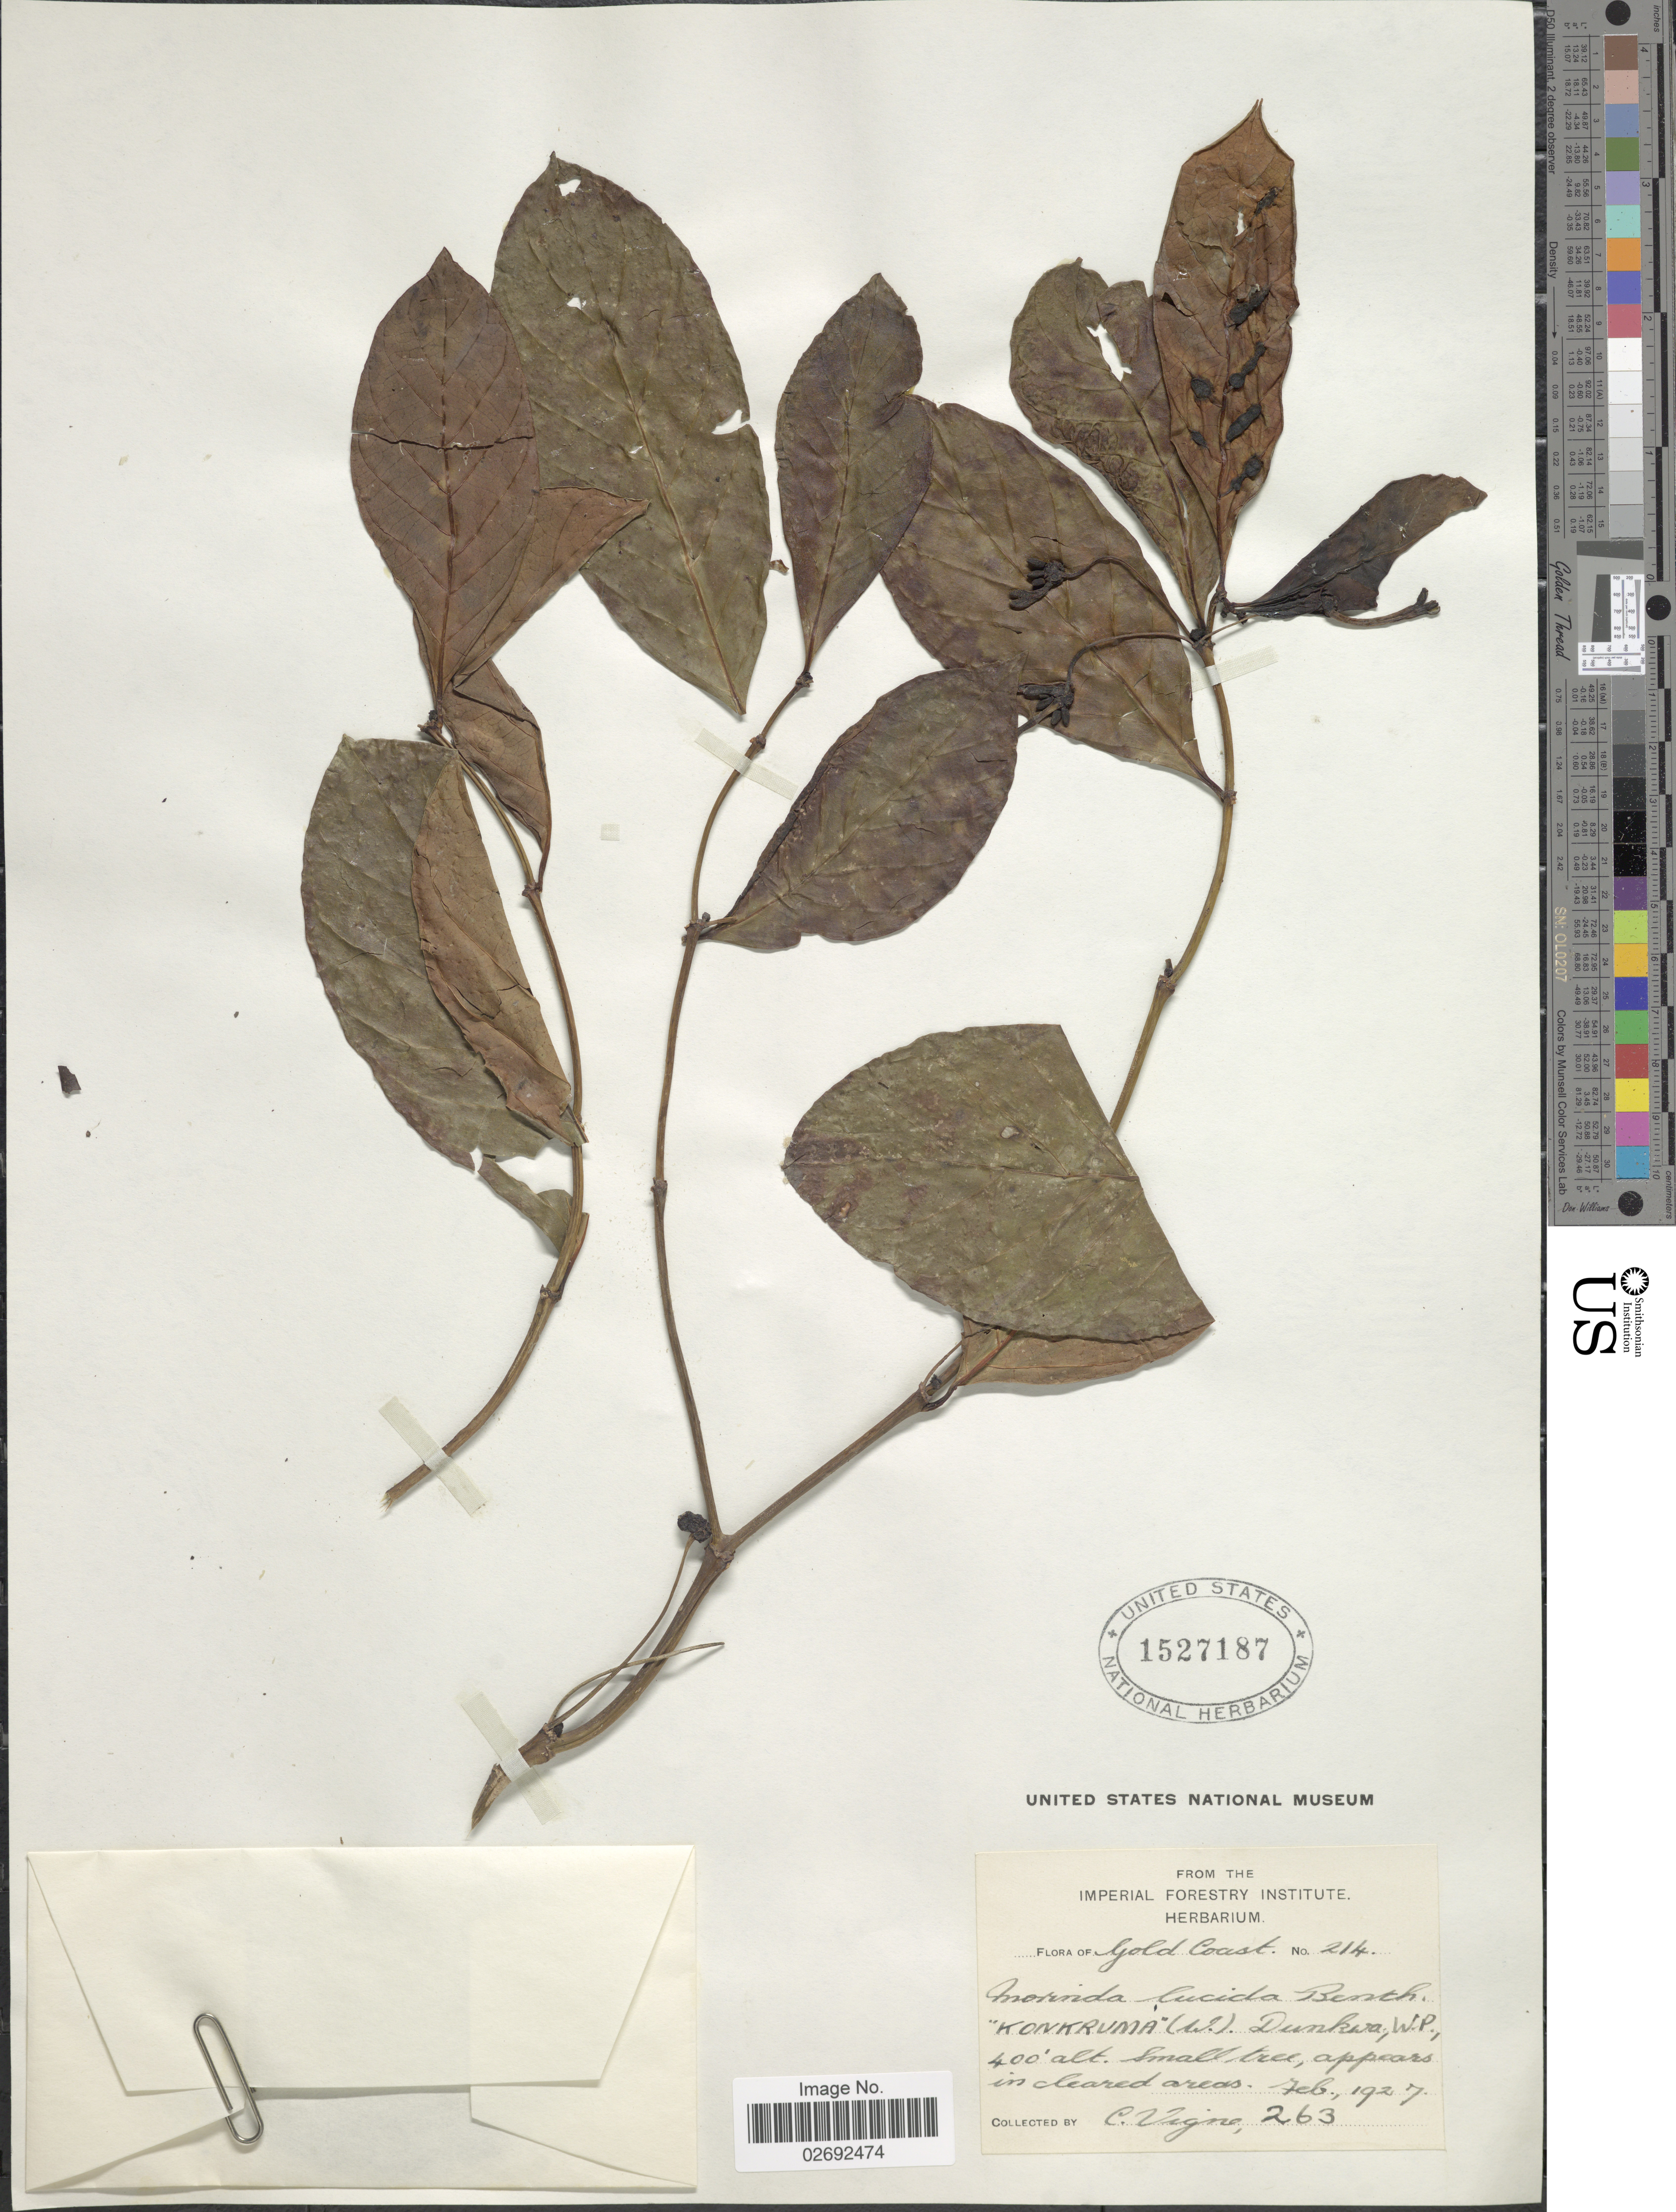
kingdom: Plantae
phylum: Tracheophyta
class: Magnoliopsida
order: Gentianales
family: Rubiaceae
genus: Morinda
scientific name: Morinda lucida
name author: Benth.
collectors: C. Vigne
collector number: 263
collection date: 1927-02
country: Ghana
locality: Gold Coast. Dunkwa, W.P.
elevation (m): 122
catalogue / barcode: US 1527187